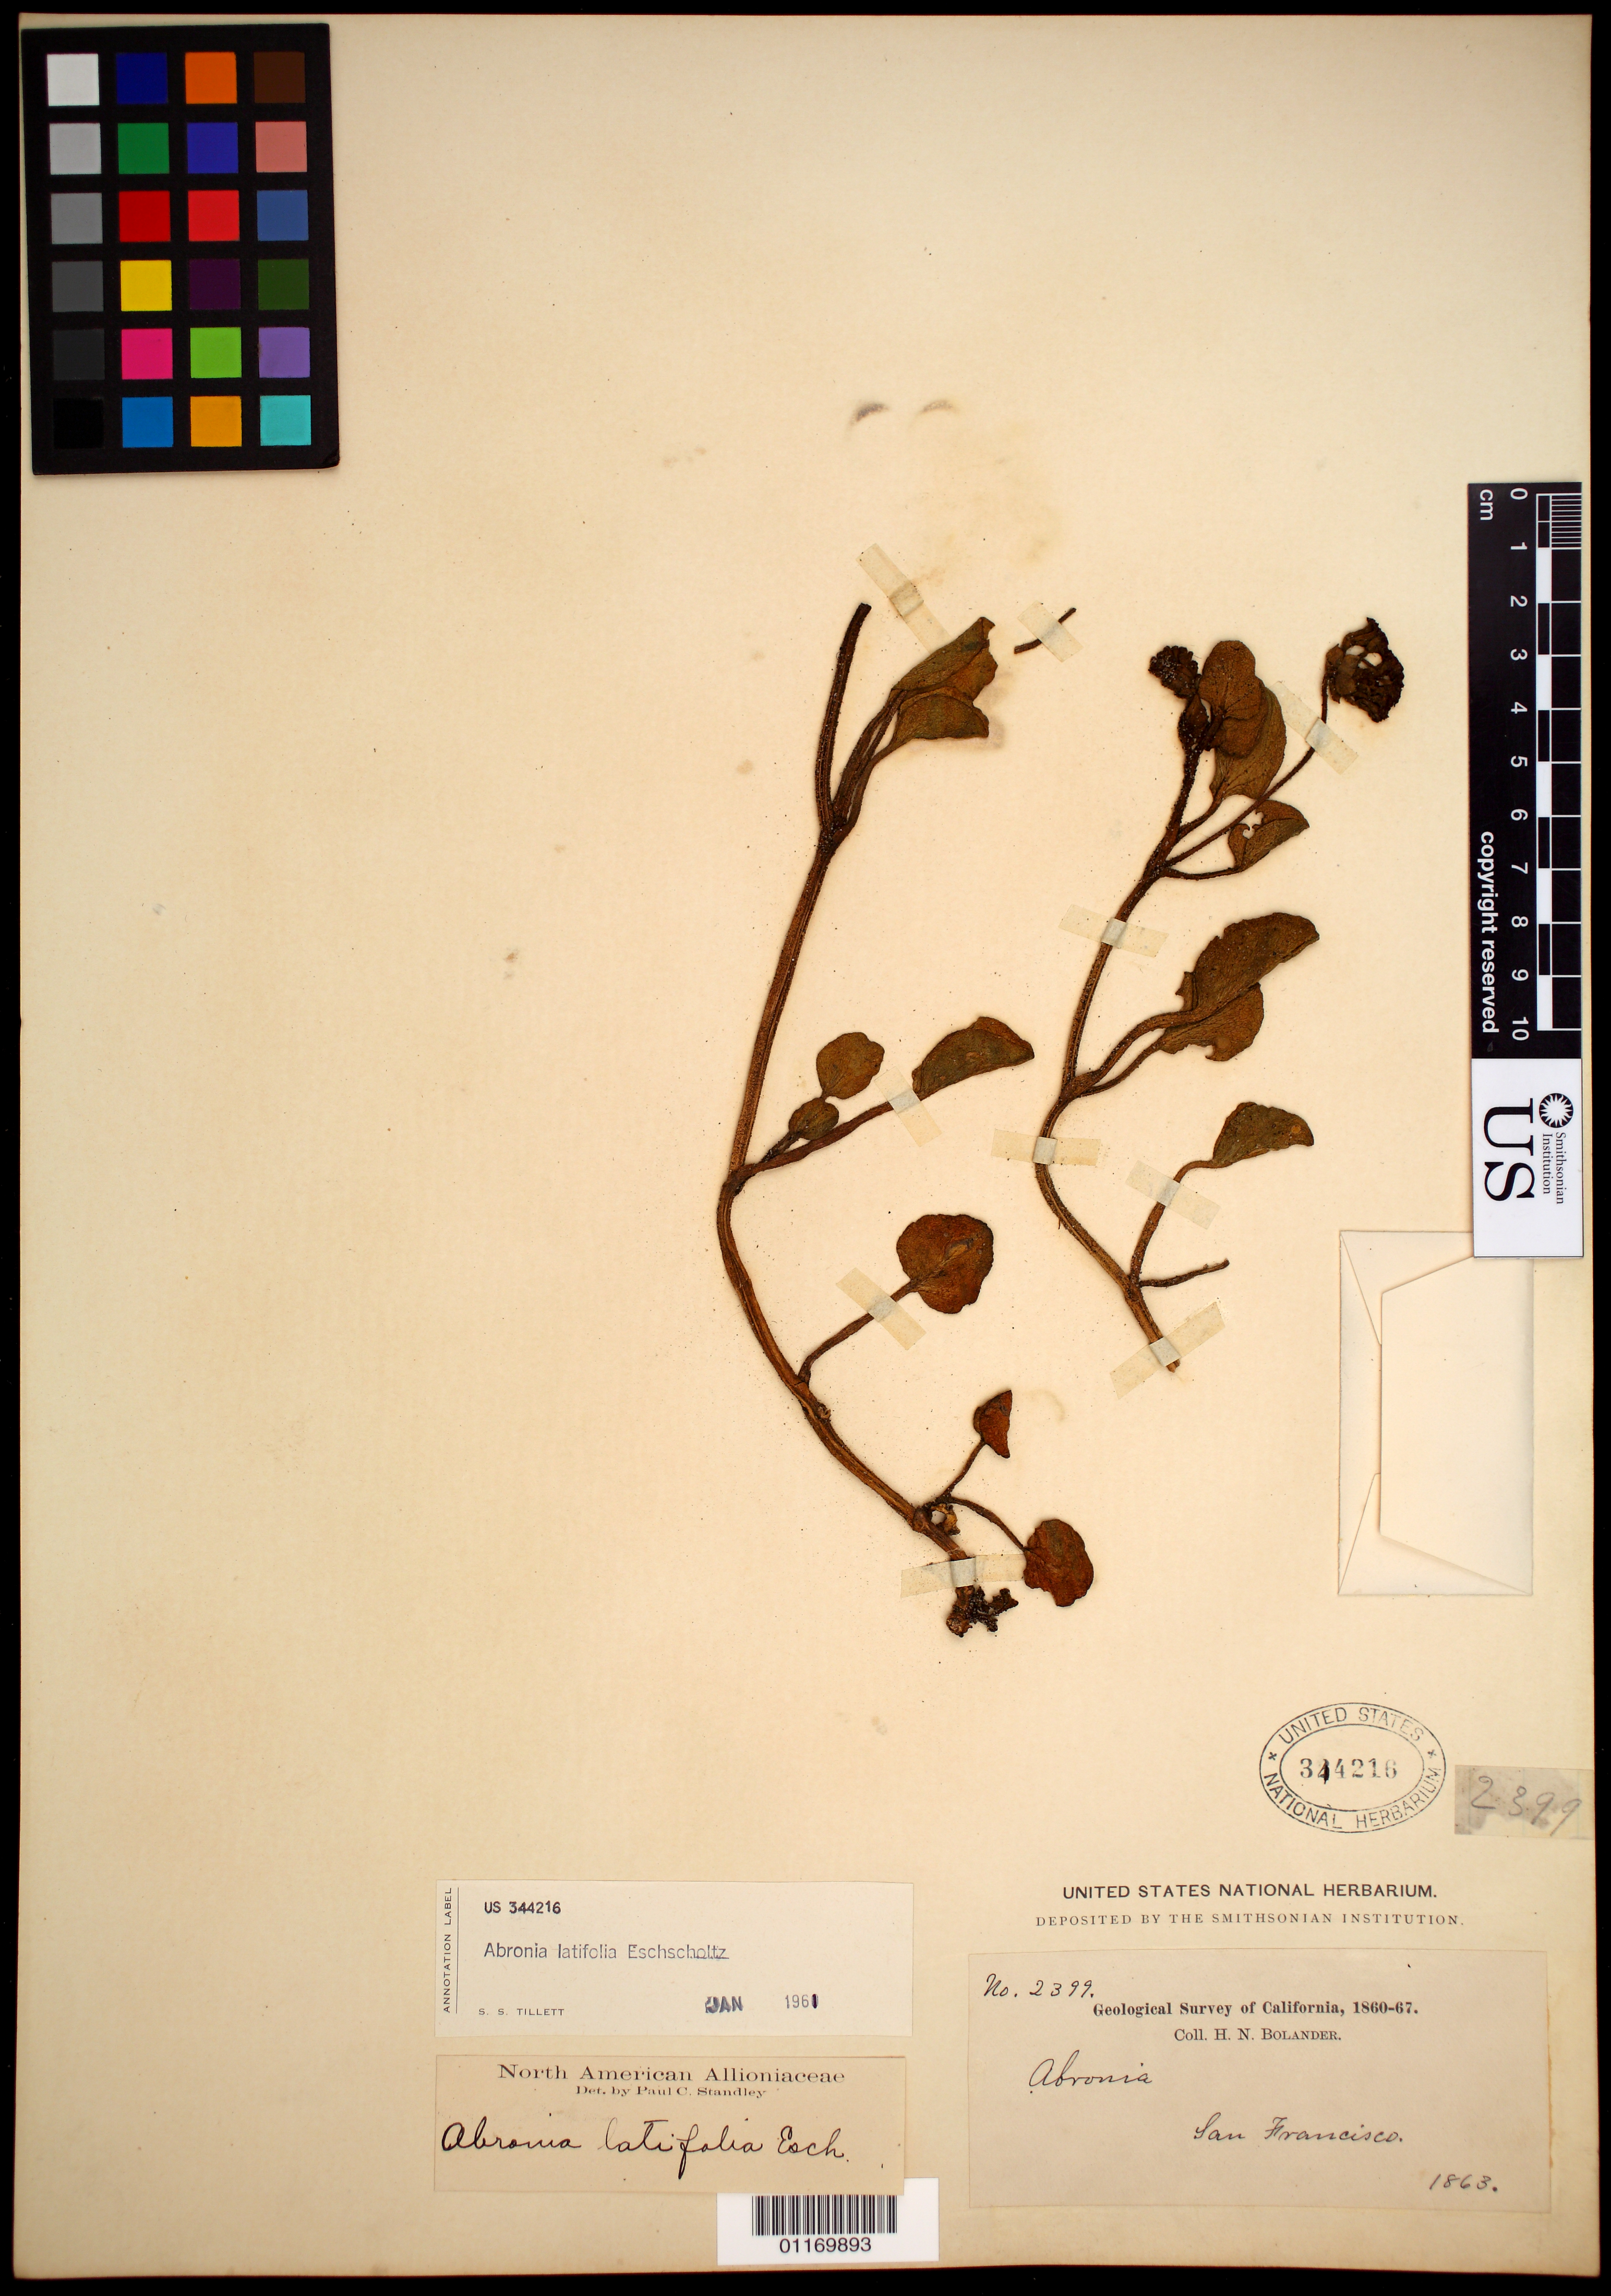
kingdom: Plantae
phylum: Tracheophyta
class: Magnoliopsida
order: Caryophyllales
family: Nyctaginaceae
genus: Abronia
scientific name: Abronia latifolia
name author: Eschsch.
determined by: Tillett, S. S.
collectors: J. C. Frémont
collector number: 2399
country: United States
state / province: Utah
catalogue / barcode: US 314216